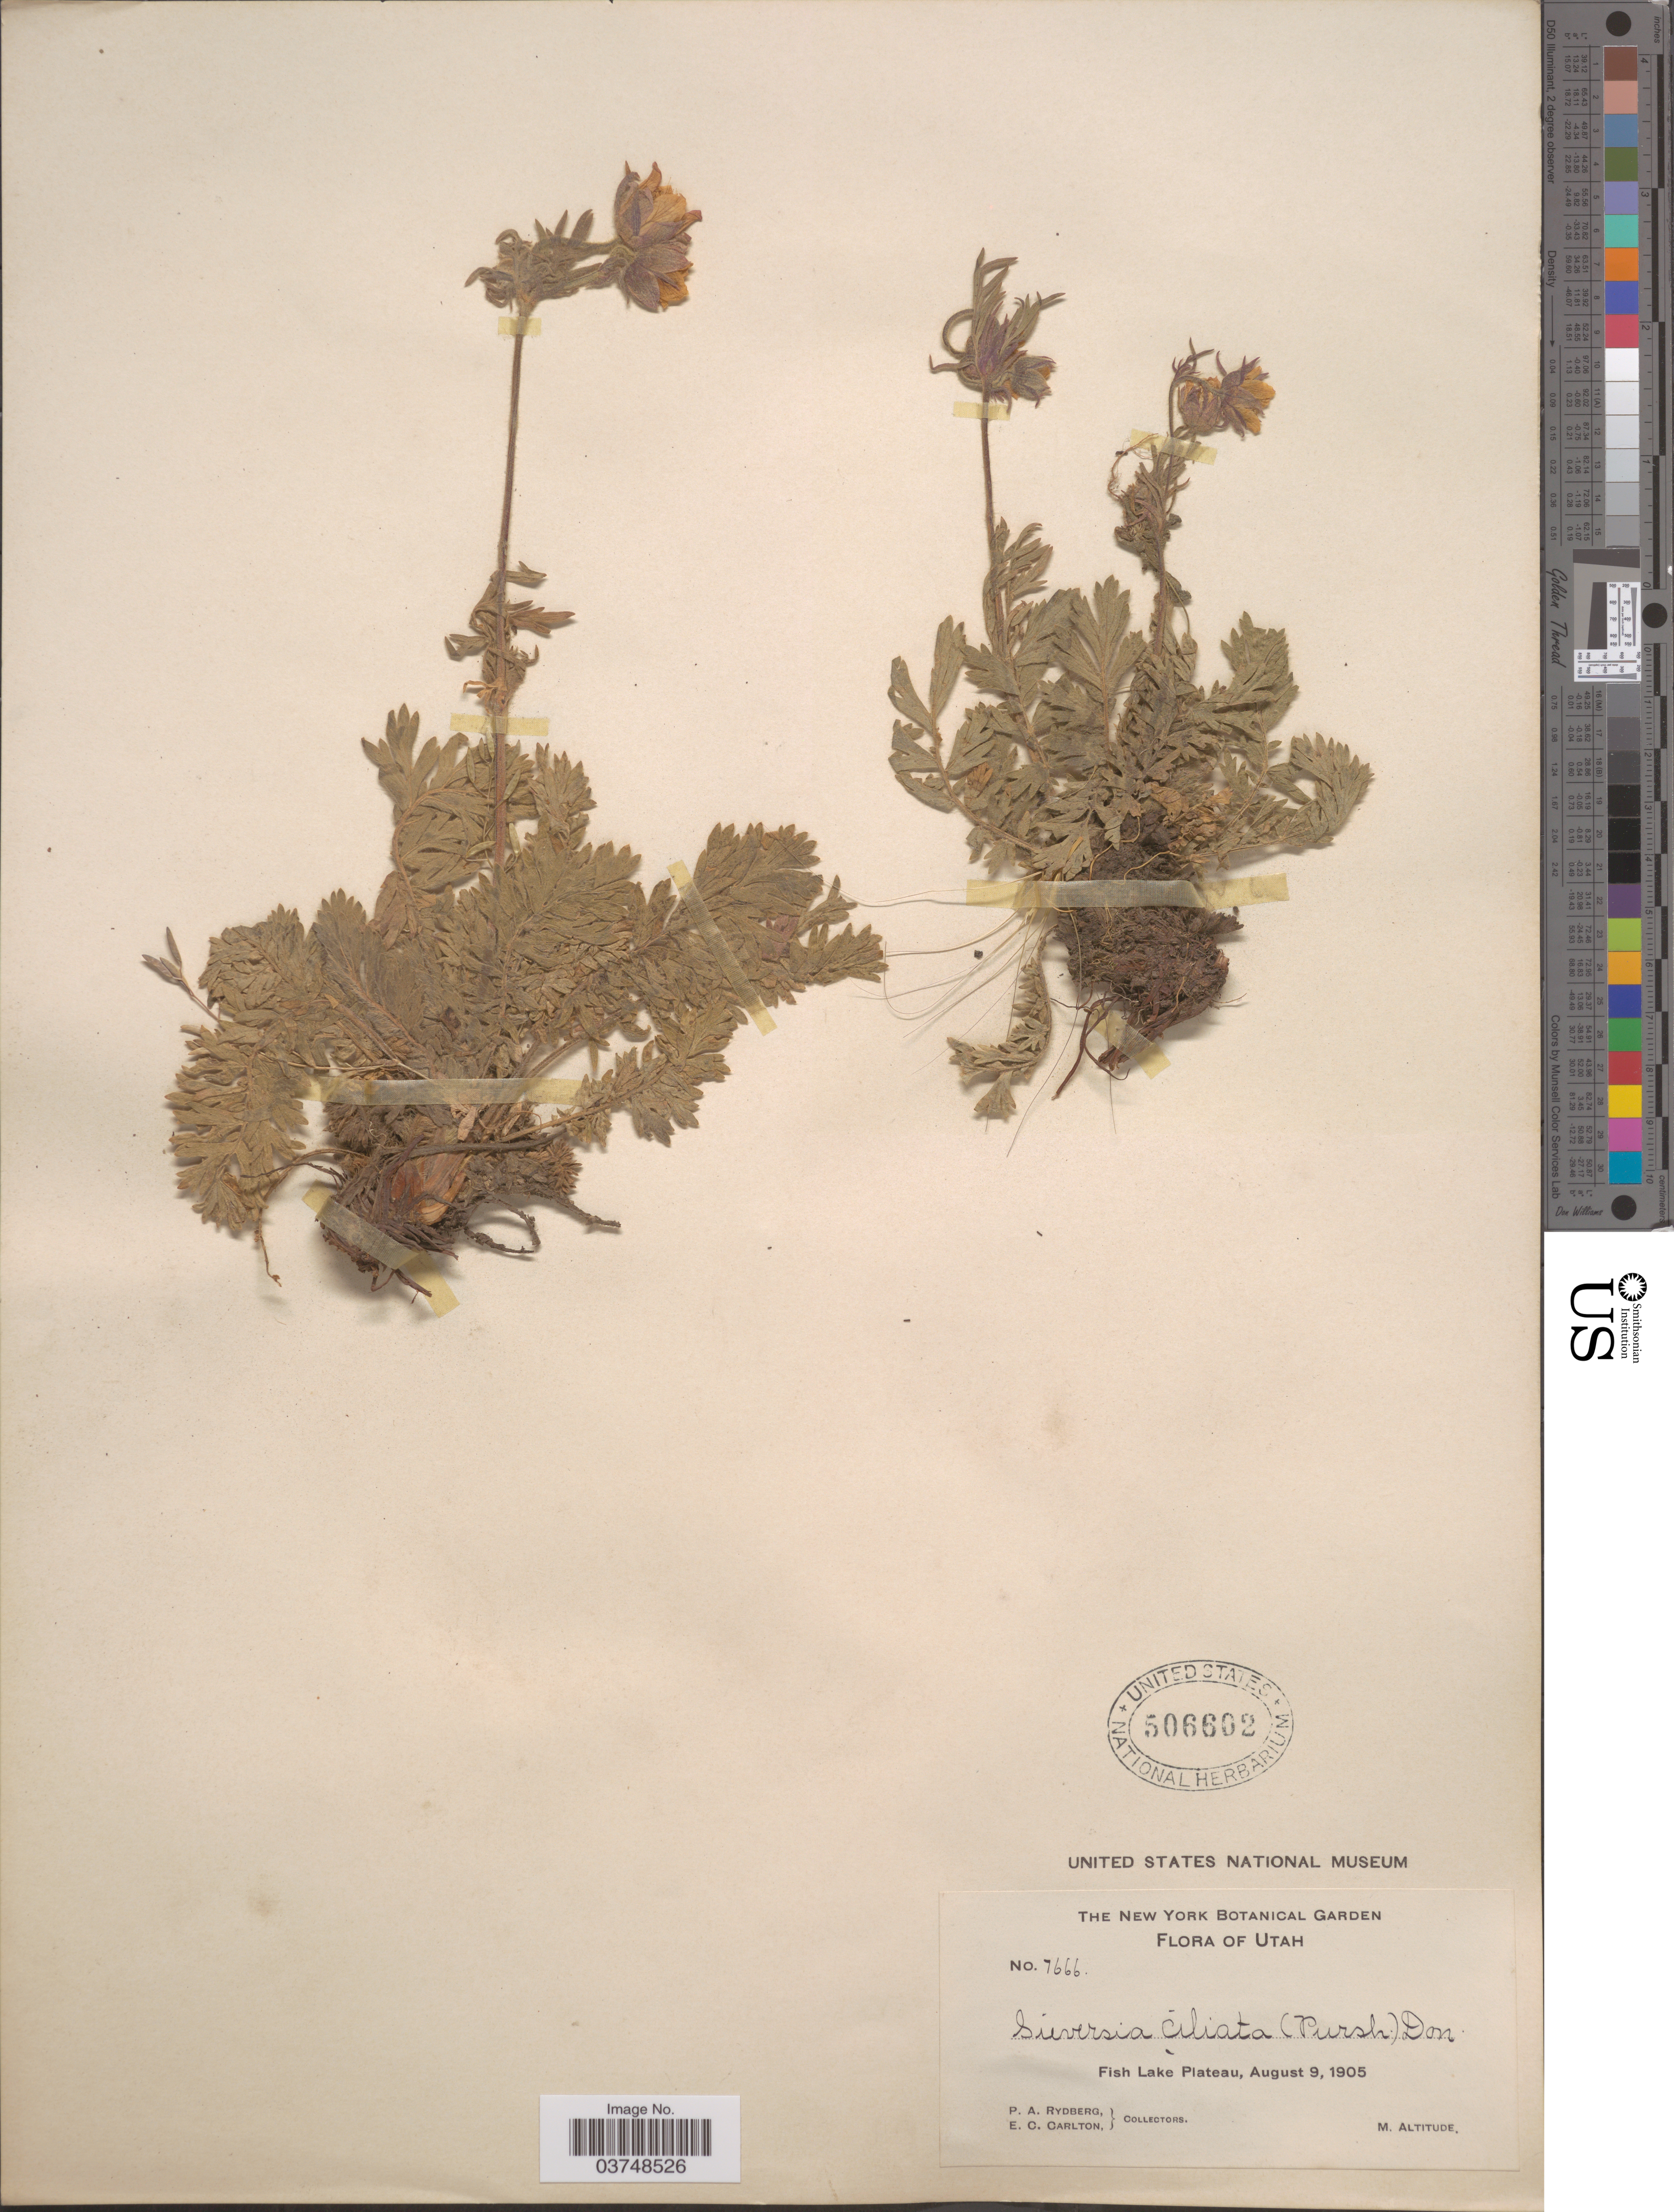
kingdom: Plantae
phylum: Tracheophyta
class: Magnoliopsida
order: Rosales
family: Rosaceae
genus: Geum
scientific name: Geum triflorum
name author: Pursh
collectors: P. A. Rydberg & E. Carlton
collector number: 7666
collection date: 1905-08-09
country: United States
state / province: Utah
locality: Fish Lake Plateau.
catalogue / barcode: US 506602